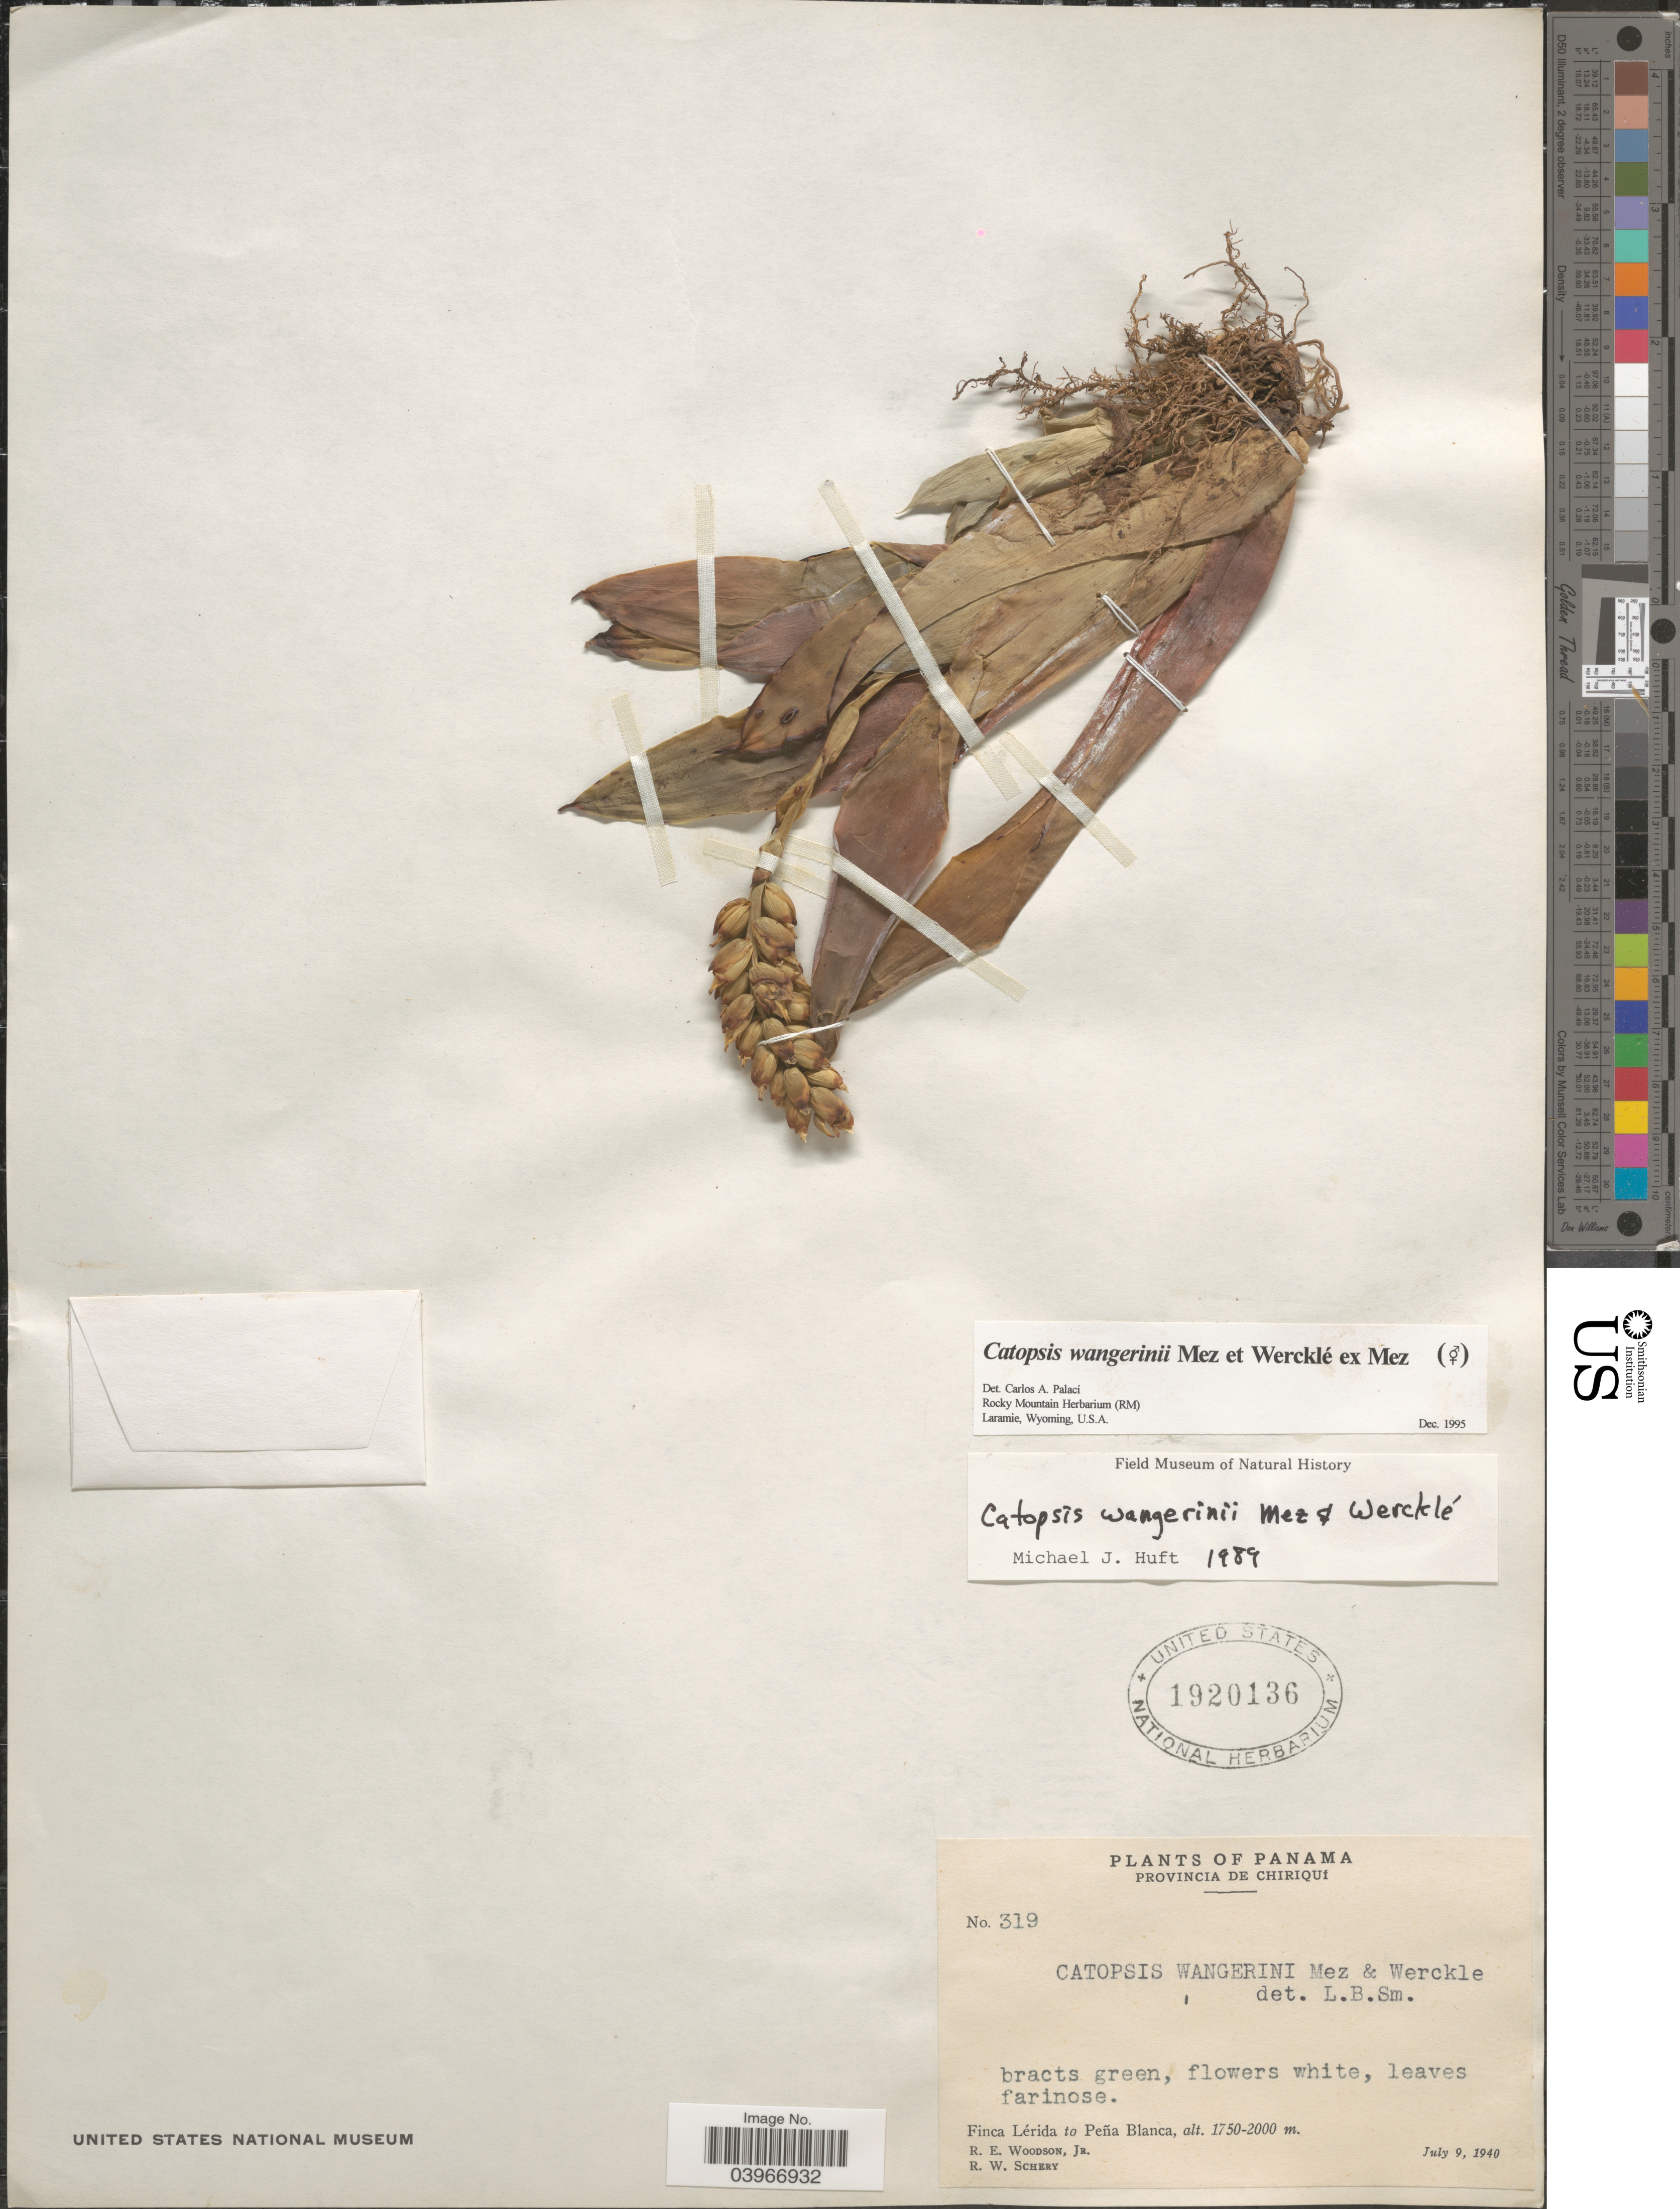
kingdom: Plantae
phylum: Tracheophyta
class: Liliopsida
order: Poales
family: Bromeliaceae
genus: Catopsis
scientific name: Catopsis wangerinii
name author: Mez & Wercklé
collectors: R. E. Woodson & R. W. Schery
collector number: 319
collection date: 1940-07-09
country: Panama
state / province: Chiriqui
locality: Finca Lérida to Peña Blanca.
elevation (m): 1750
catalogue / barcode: US 1920136